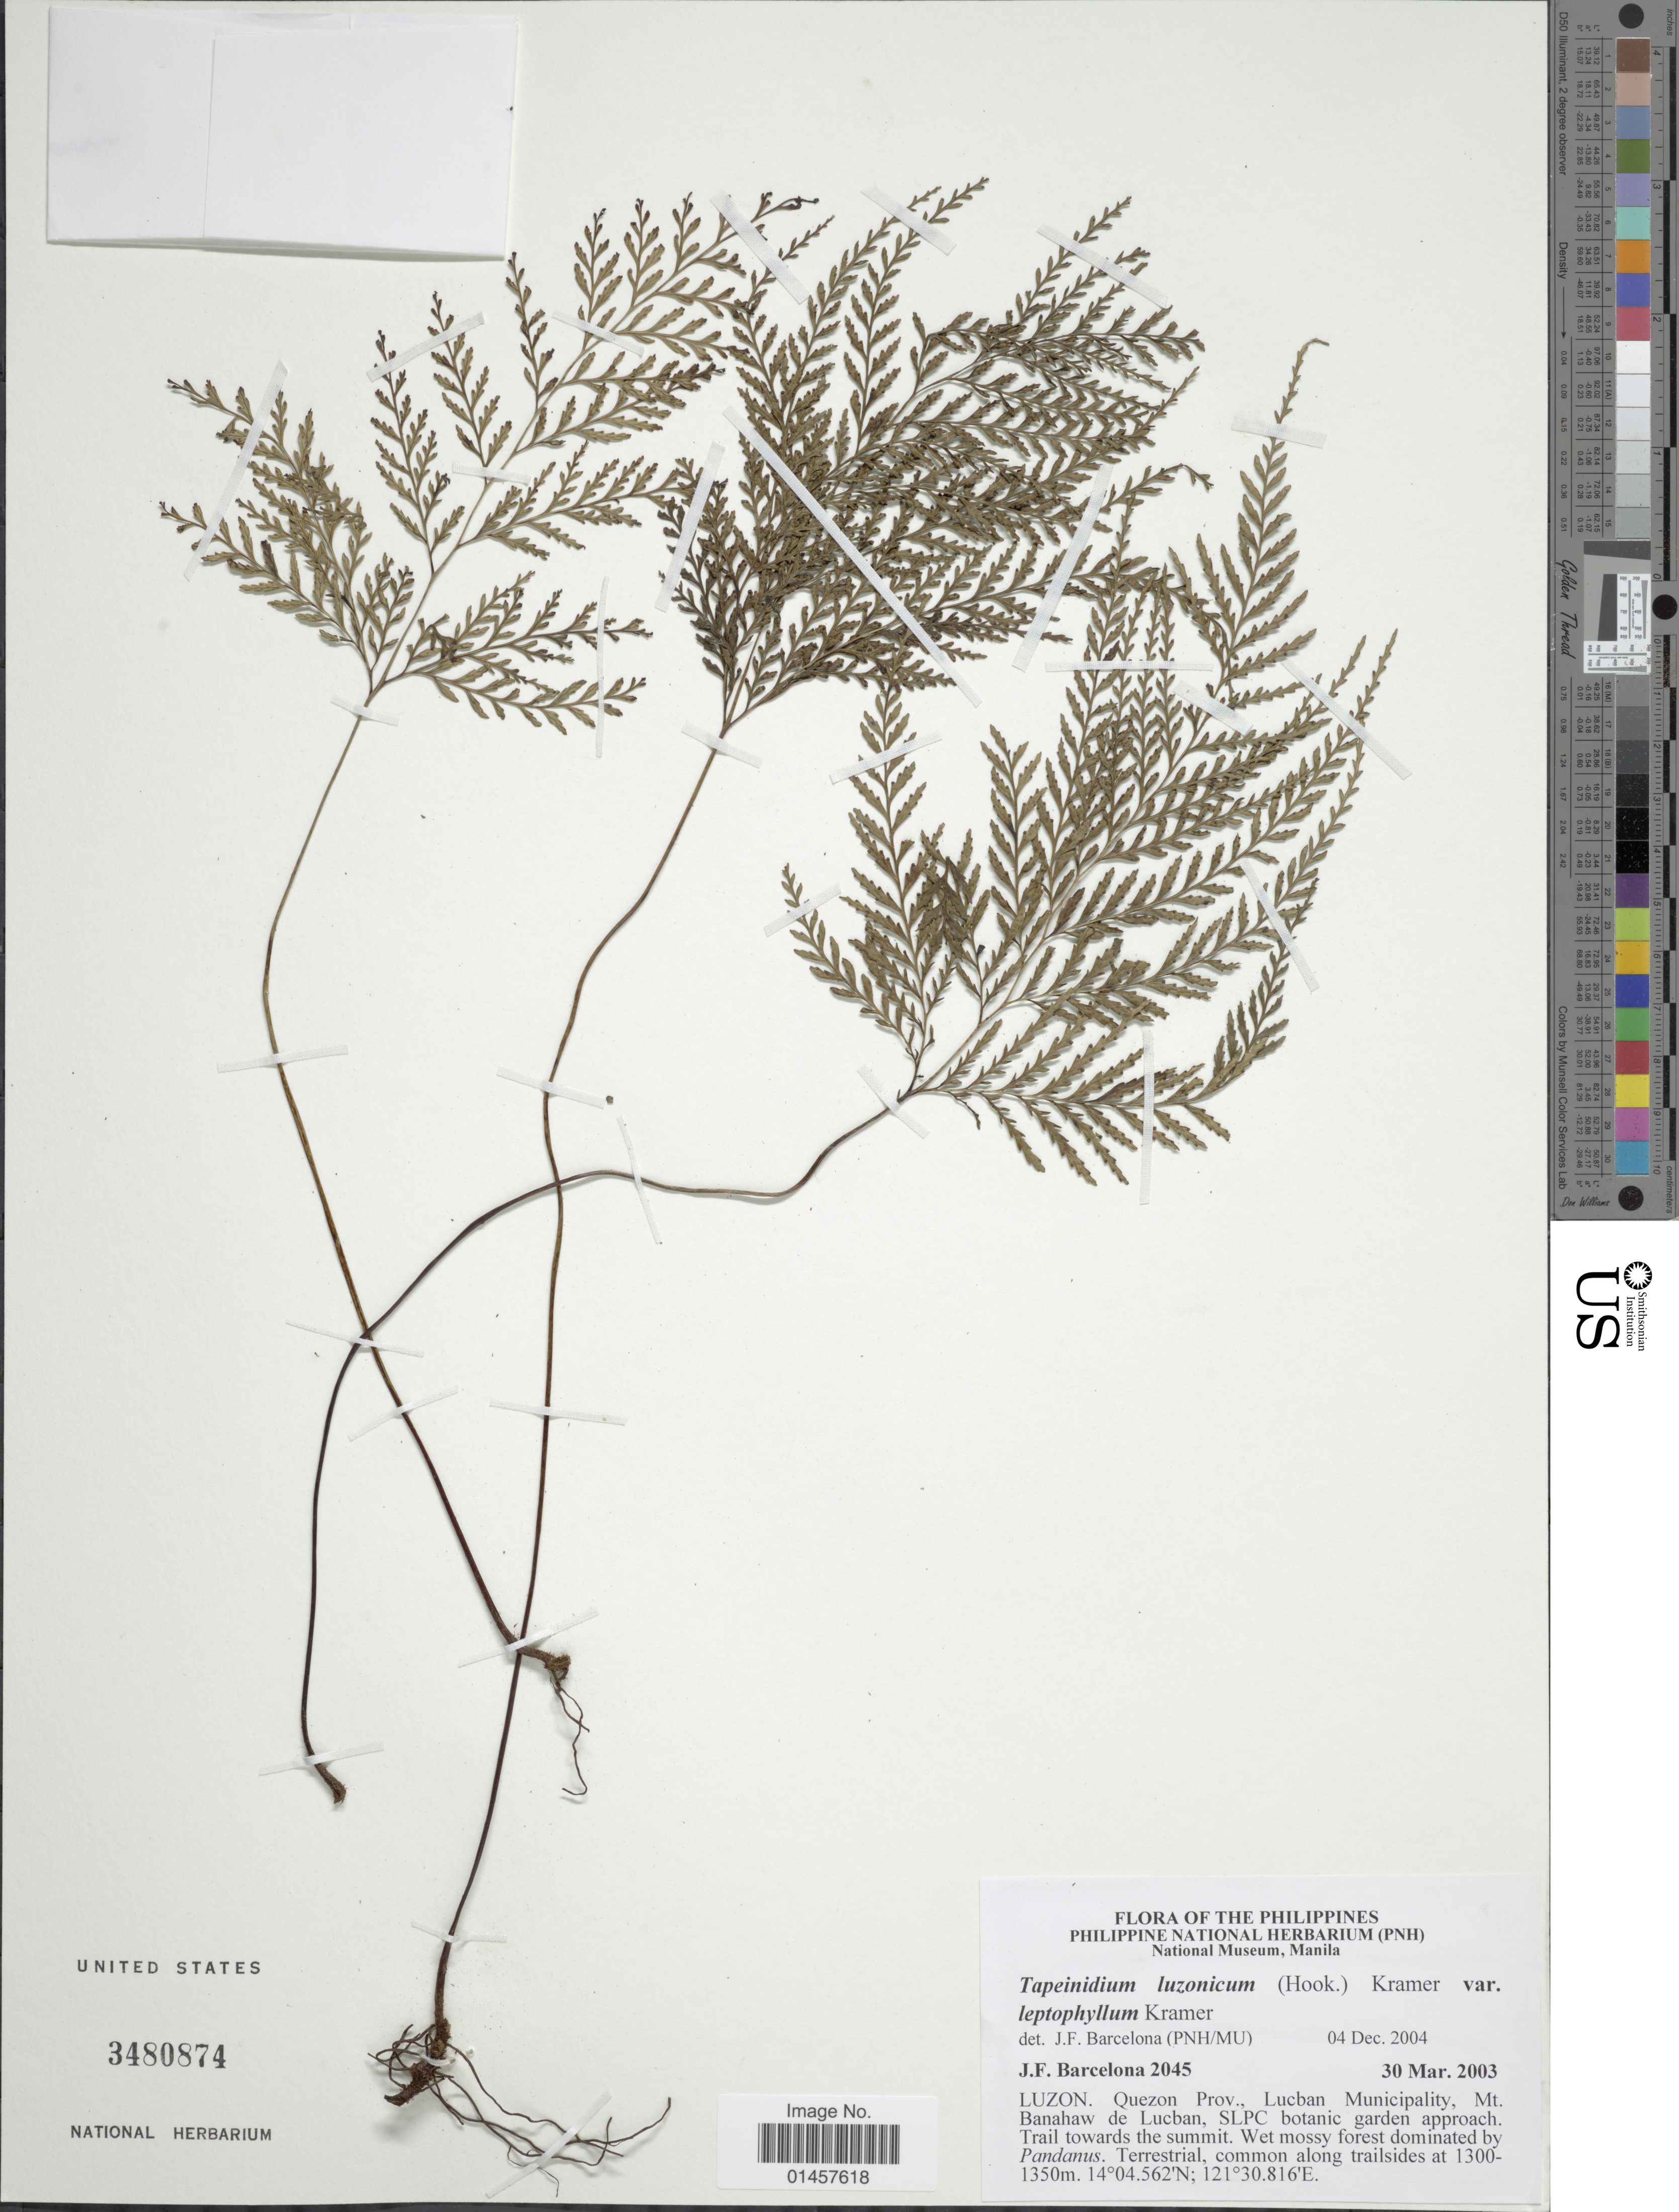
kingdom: Plantae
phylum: Tracheophyta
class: Polypodiopsida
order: Polypodiales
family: Lindsaeaceae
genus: Tapeinidium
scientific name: Tapeinidium luzonicum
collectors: J. F. Barcelona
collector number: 2045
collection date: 2003-03-30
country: Philippines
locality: Luzon, Quezon Prov. Lucban Municipality, Mt. Banahaw de Lucban, SLPC botanic garden appraoch, trail towards the summit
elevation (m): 1300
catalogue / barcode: US 3480874